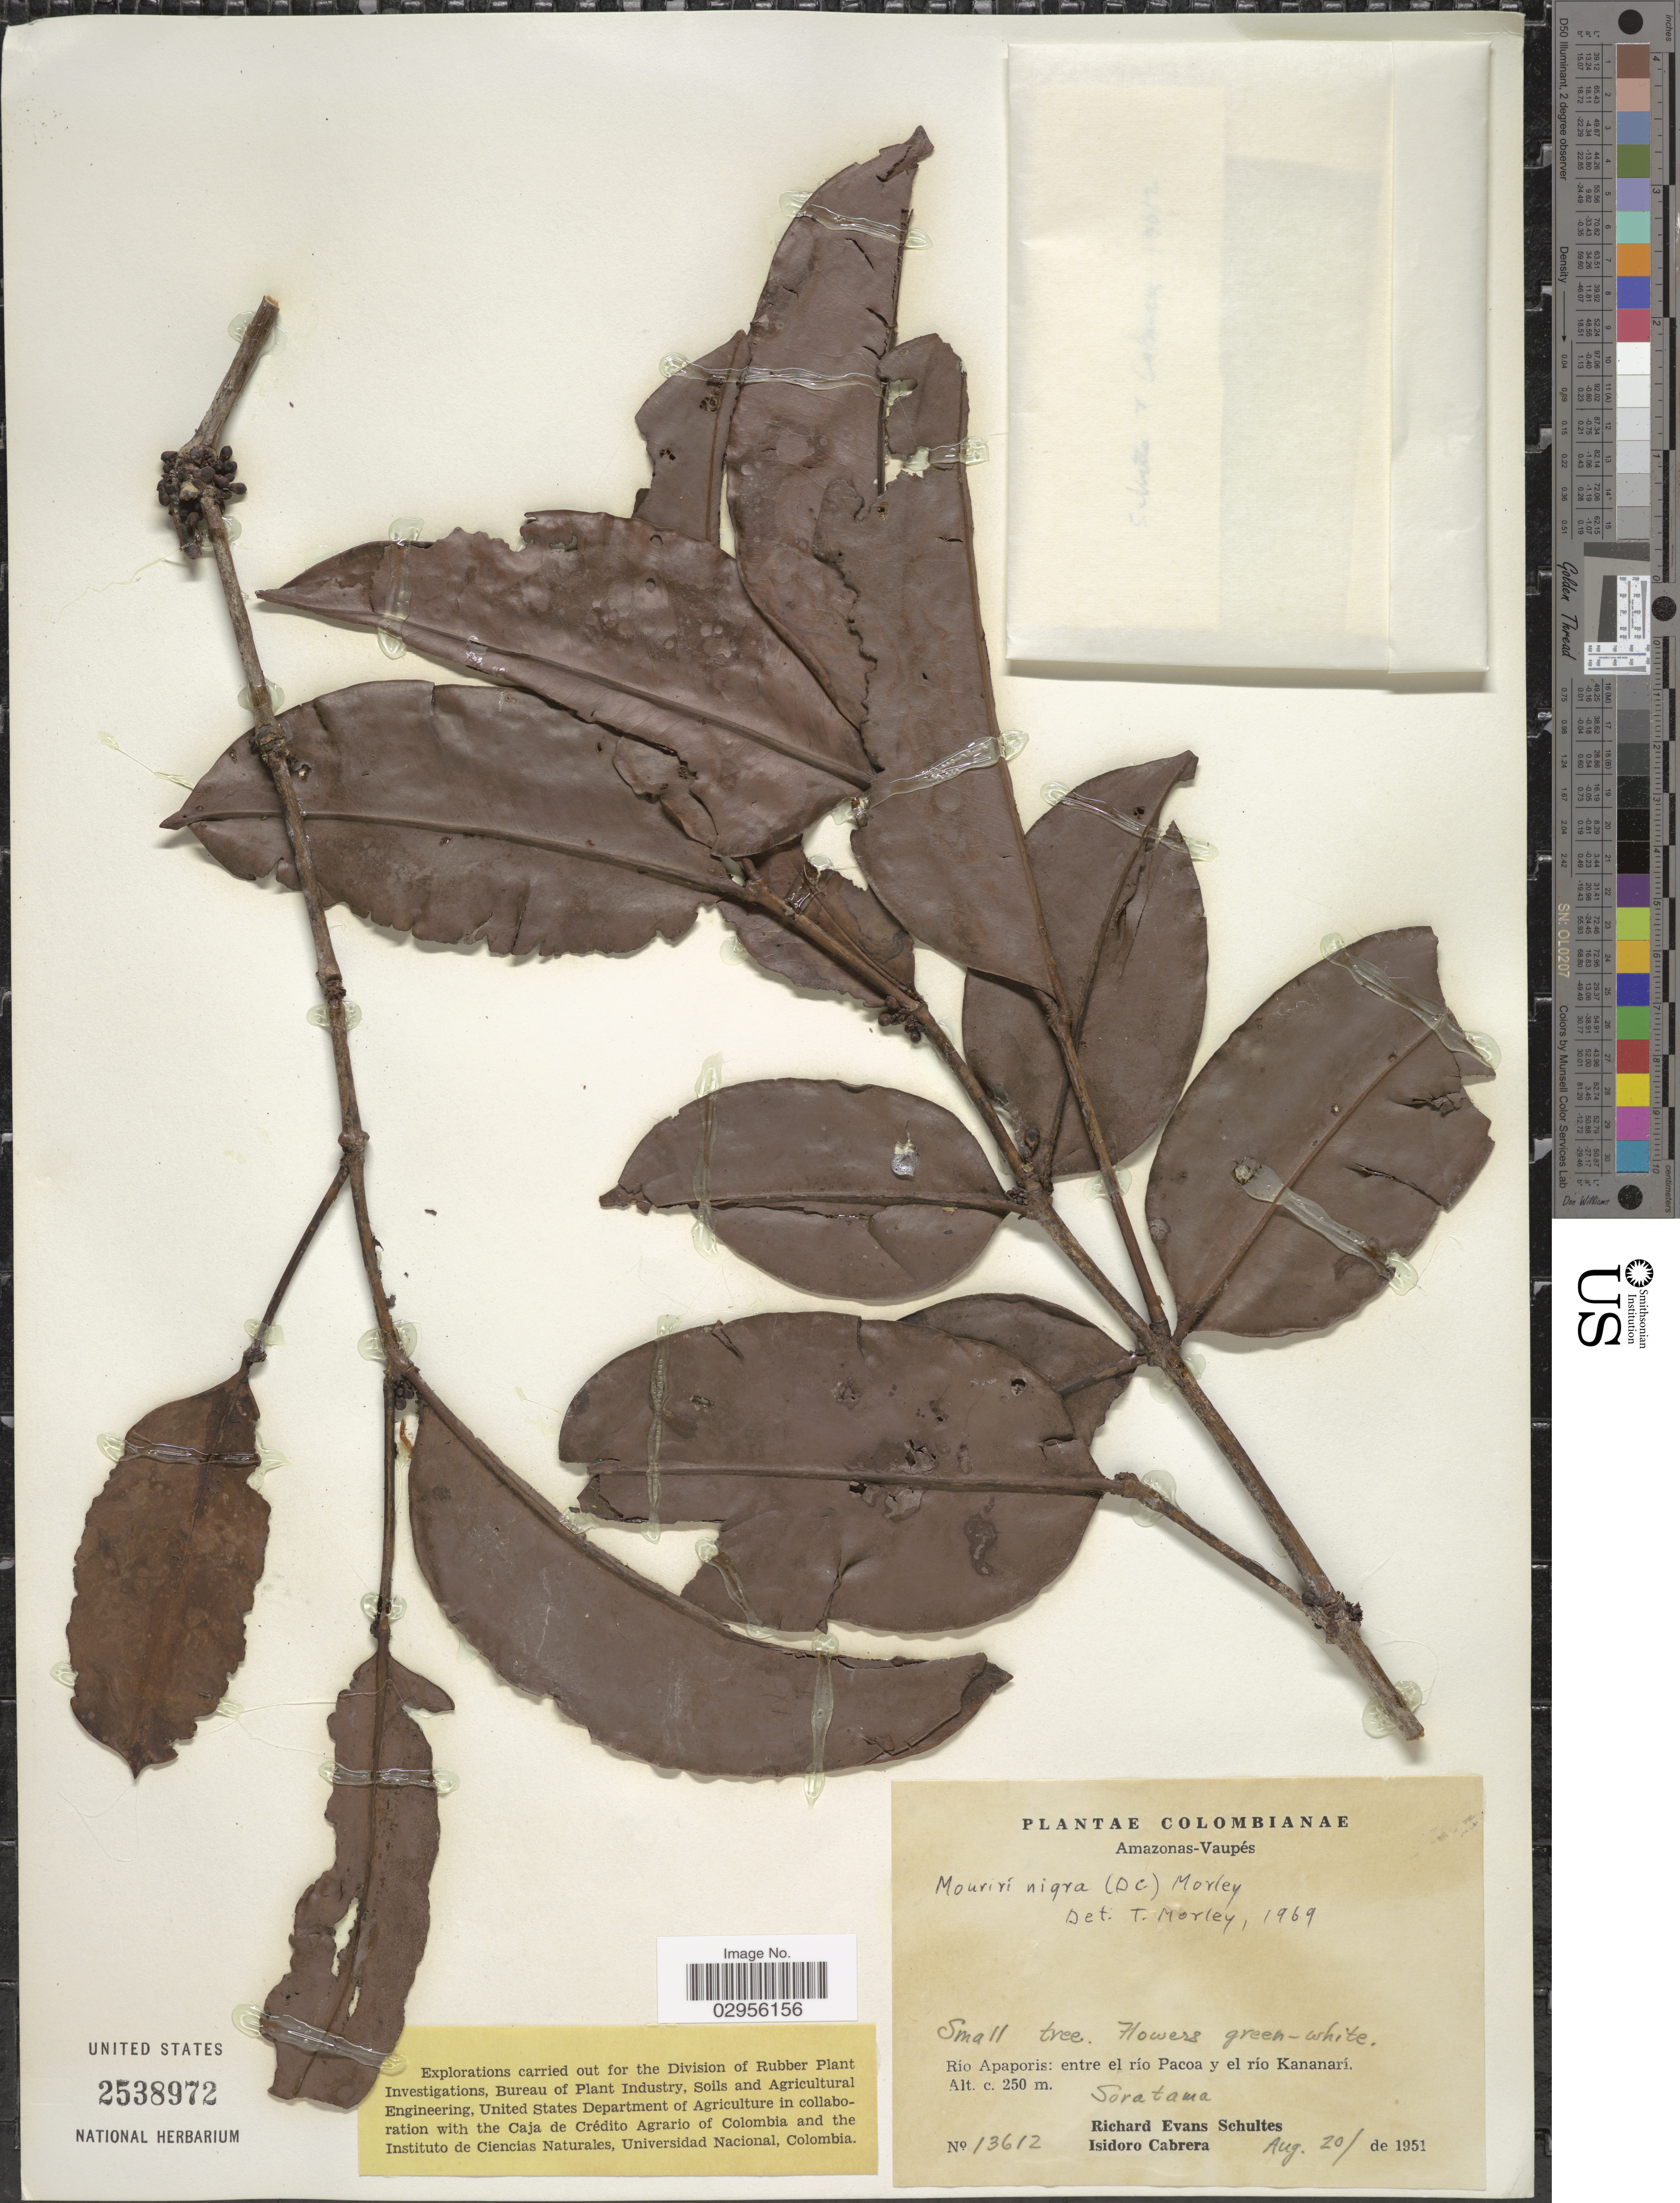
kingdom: Plantae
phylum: Tracheophyta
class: Magnoliopsida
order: Myrtales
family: Melastomataceae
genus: Mouriri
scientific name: Mouriri nigra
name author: (DC.) Morley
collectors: R. E. Schultes & I. Cabrera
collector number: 13612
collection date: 1951-08-20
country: Colombia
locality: Amazonas-Vaupés. Río Apaporis: entre el río Pacoa y el río Kananarí. Soratama.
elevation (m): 250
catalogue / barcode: US 2538972